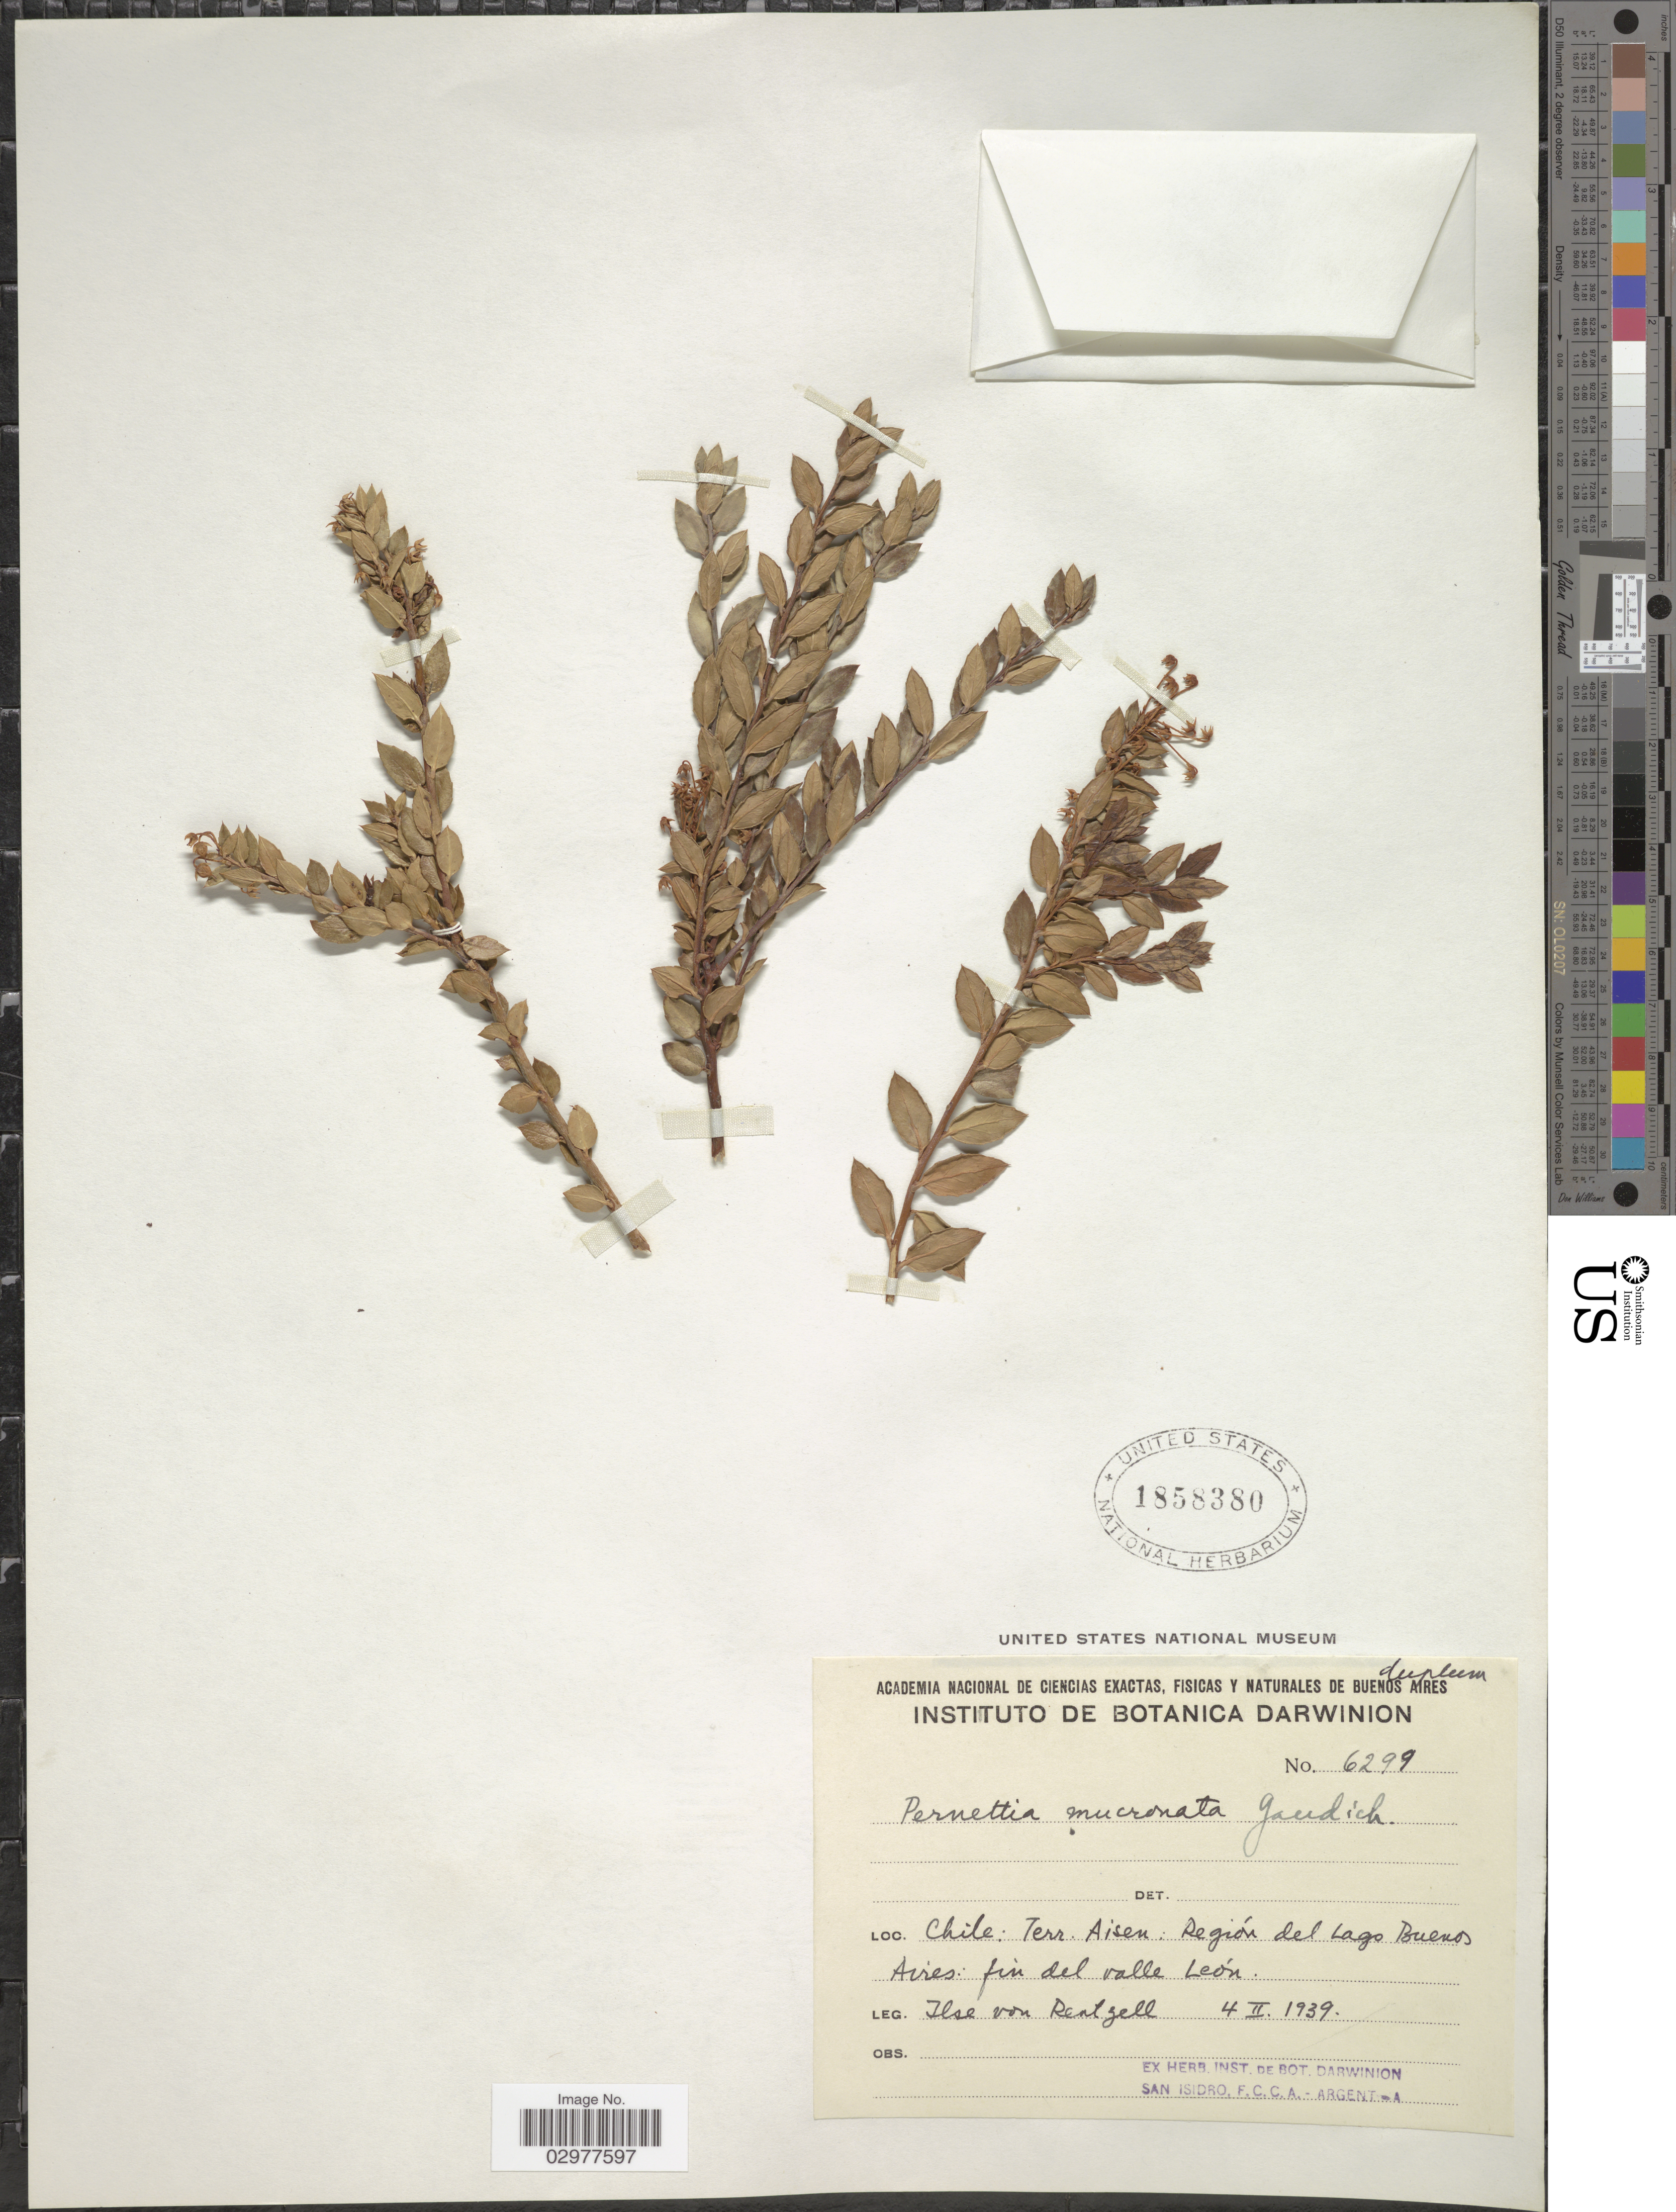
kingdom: Plantae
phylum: Tracheophyta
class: Magnoliopsida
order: Ericales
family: Ericaceae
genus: Pernettya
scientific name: Pernettya mucronata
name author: (L. f.) Gaudich. ex A. Spreng.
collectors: I. von Rentzell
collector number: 6299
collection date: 1939-02-04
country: Chile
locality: Terr, Aisen: Región del Lago Buenos Aires: fin del valle León.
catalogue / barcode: US 1858380